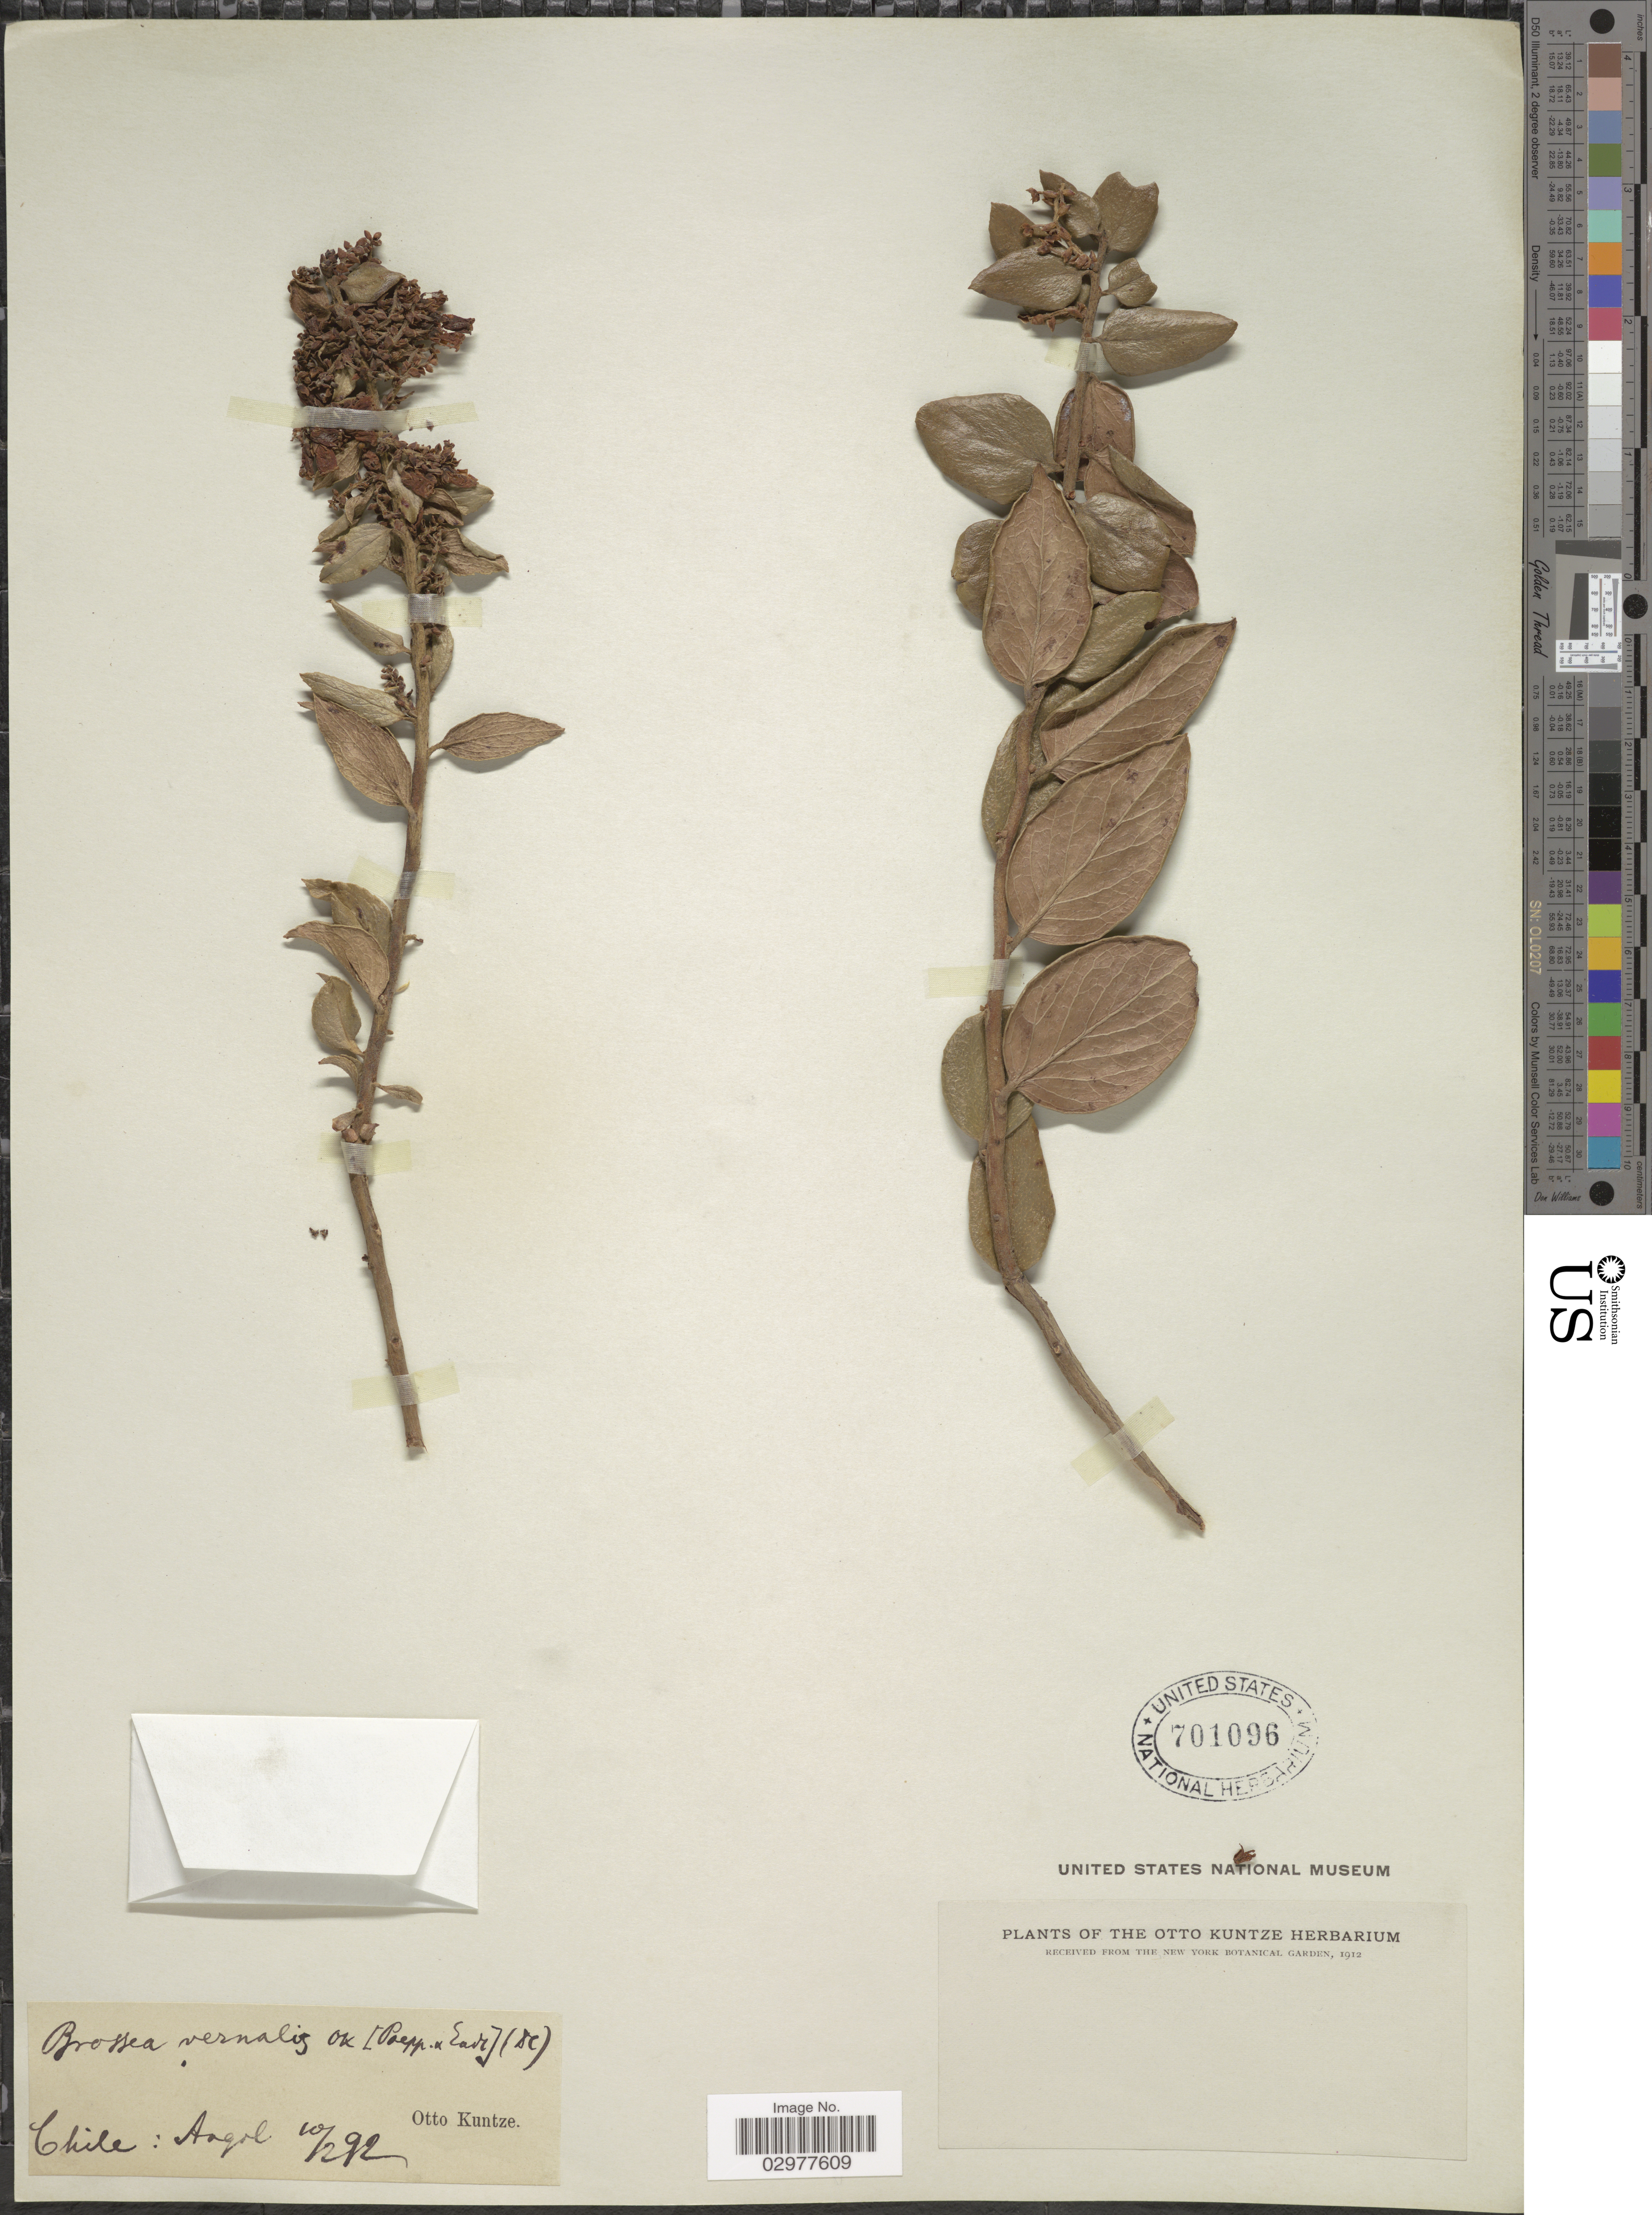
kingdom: Plantae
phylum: Tracheophyta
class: Magnoliopsida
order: Ericales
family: Ericaceae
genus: Pernettya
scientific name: Pernettya furiens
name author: (Hook.) Klotzsch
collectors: C.E.O. Kuntze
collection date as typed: Transcribed d/m/y: 10/2/92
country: Chile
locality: Angol.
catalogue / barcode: US 701096